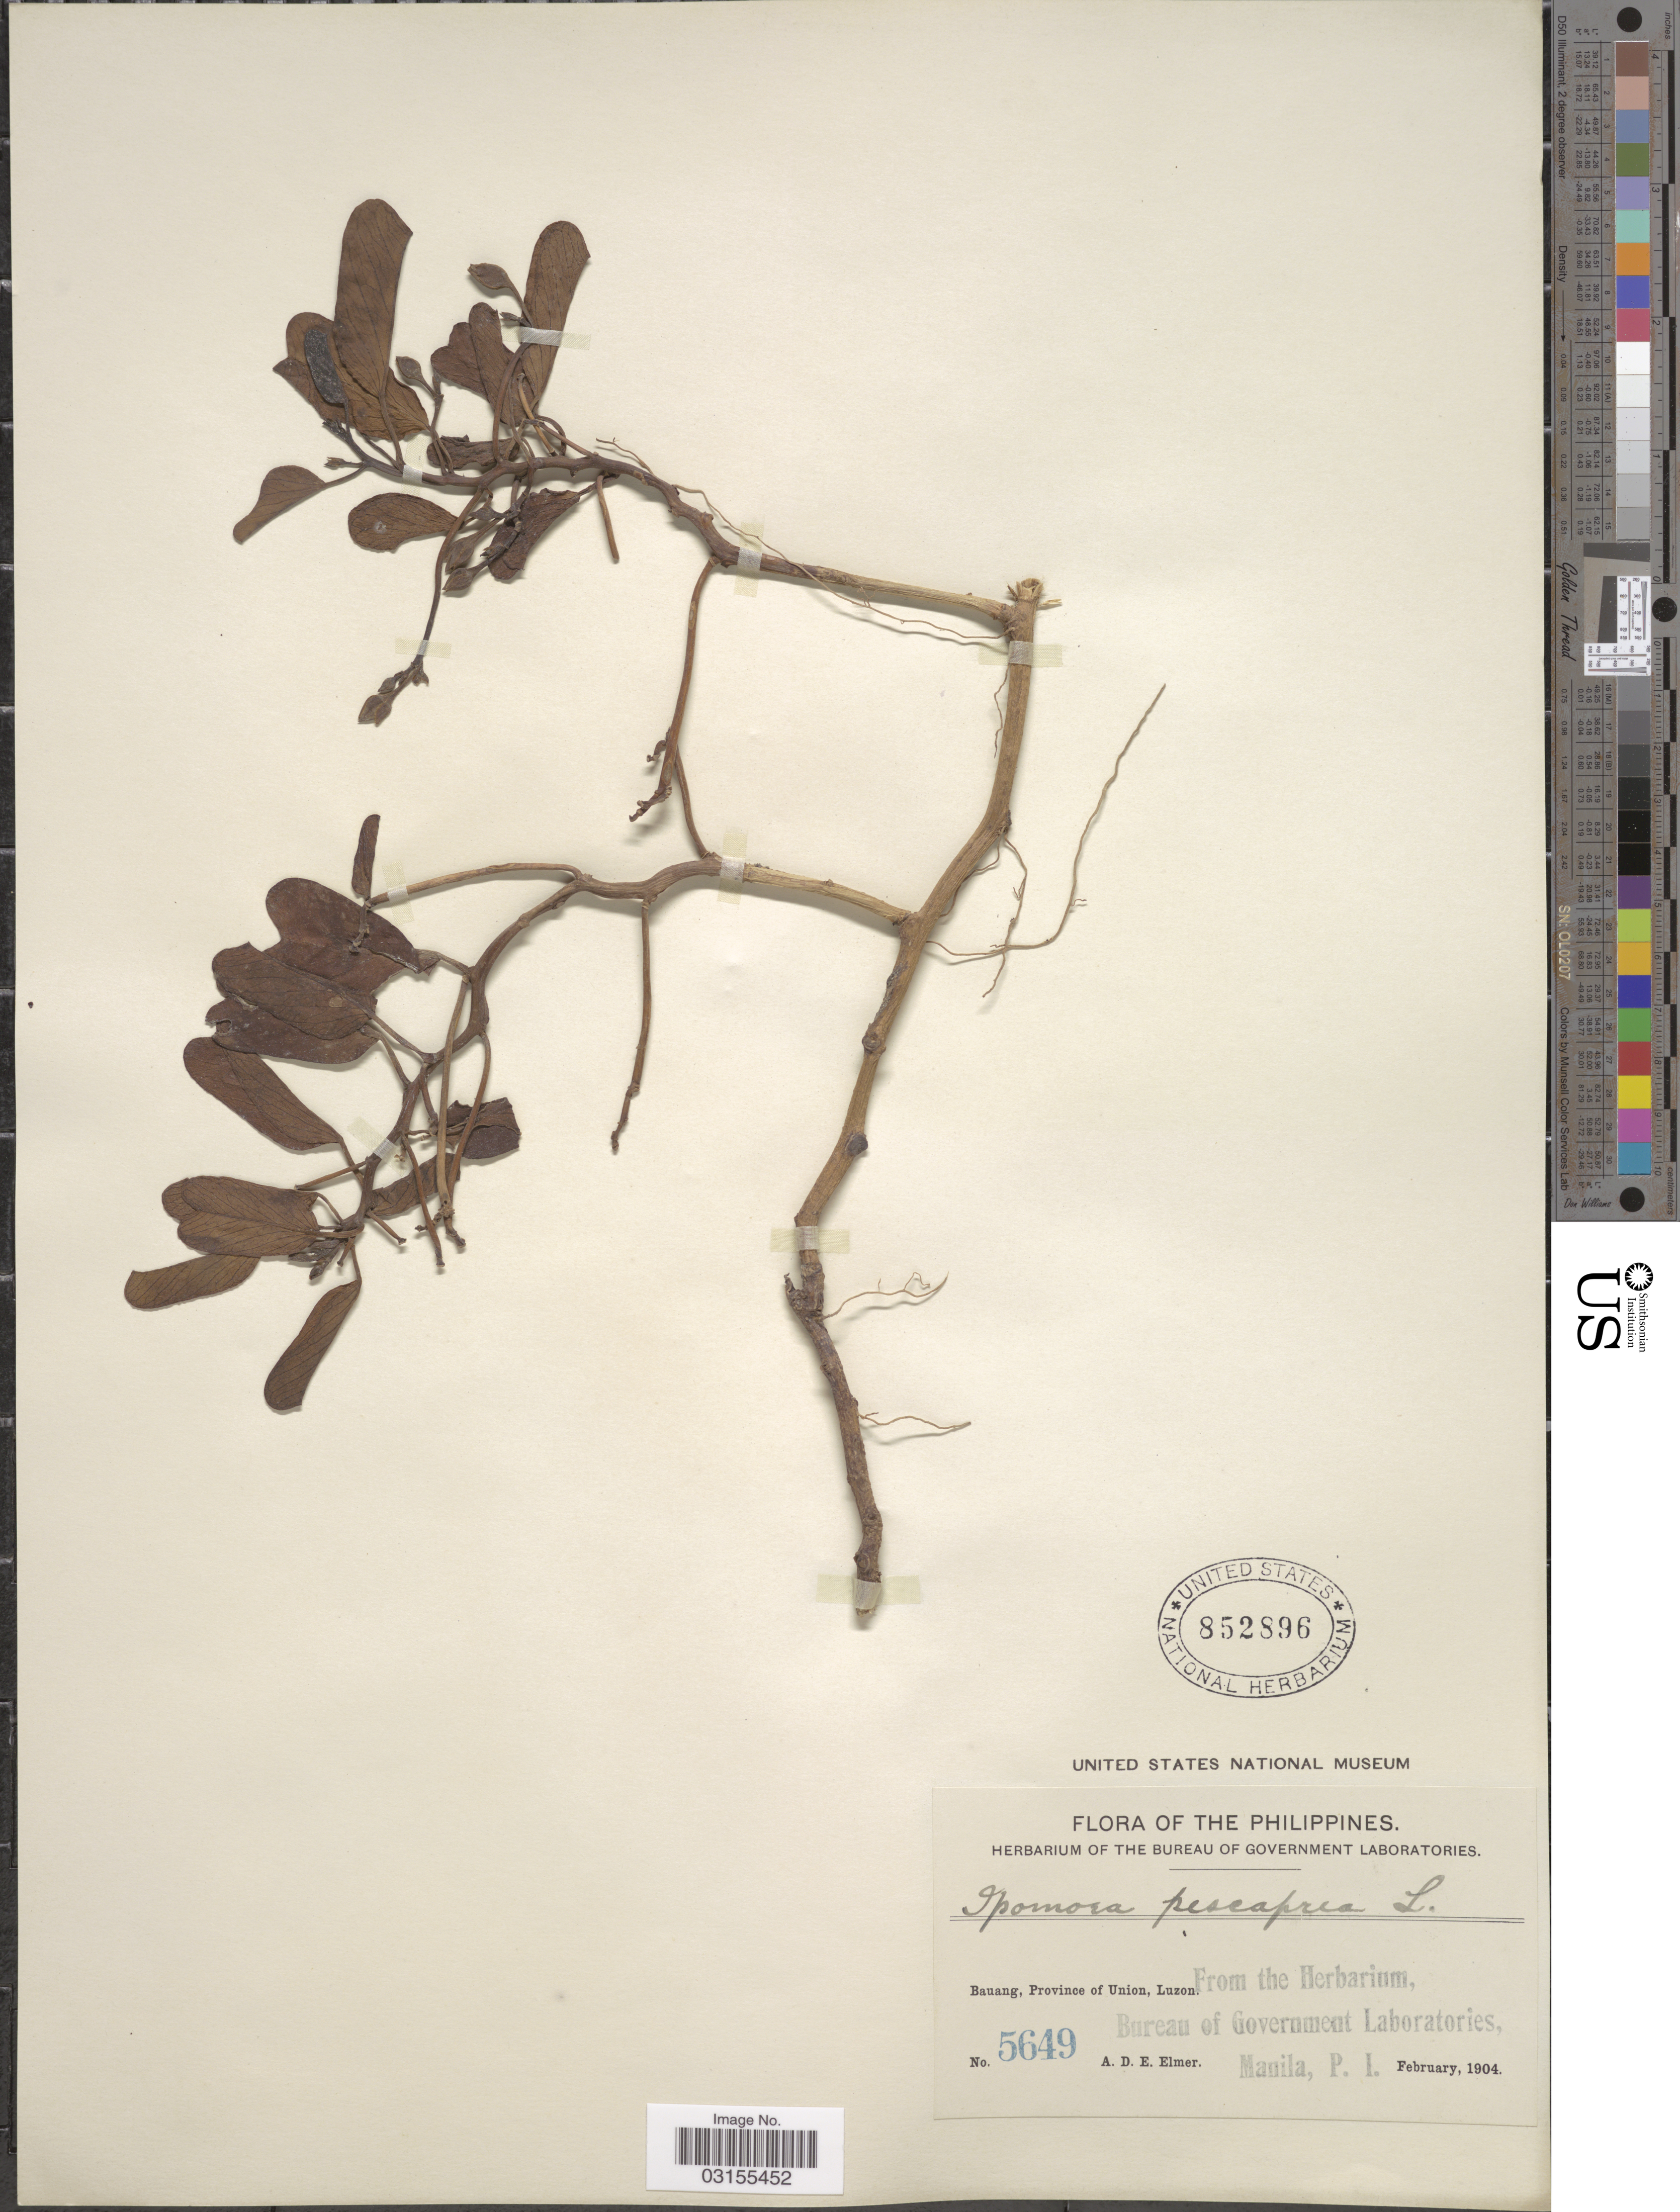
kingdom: Plantae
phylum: Tracheophyta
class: Magnoliopsida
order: Solanales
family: Convolvulaceae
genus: Ipomoea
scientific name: Ipomoea pes-caprae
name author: (L.) R. Br.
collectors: A. D. E. Elmer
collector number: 5649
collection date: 1904-02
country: Philippines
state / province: Ilocos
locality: Bauang, Province of Union, Luzon.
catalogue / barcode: US 852896